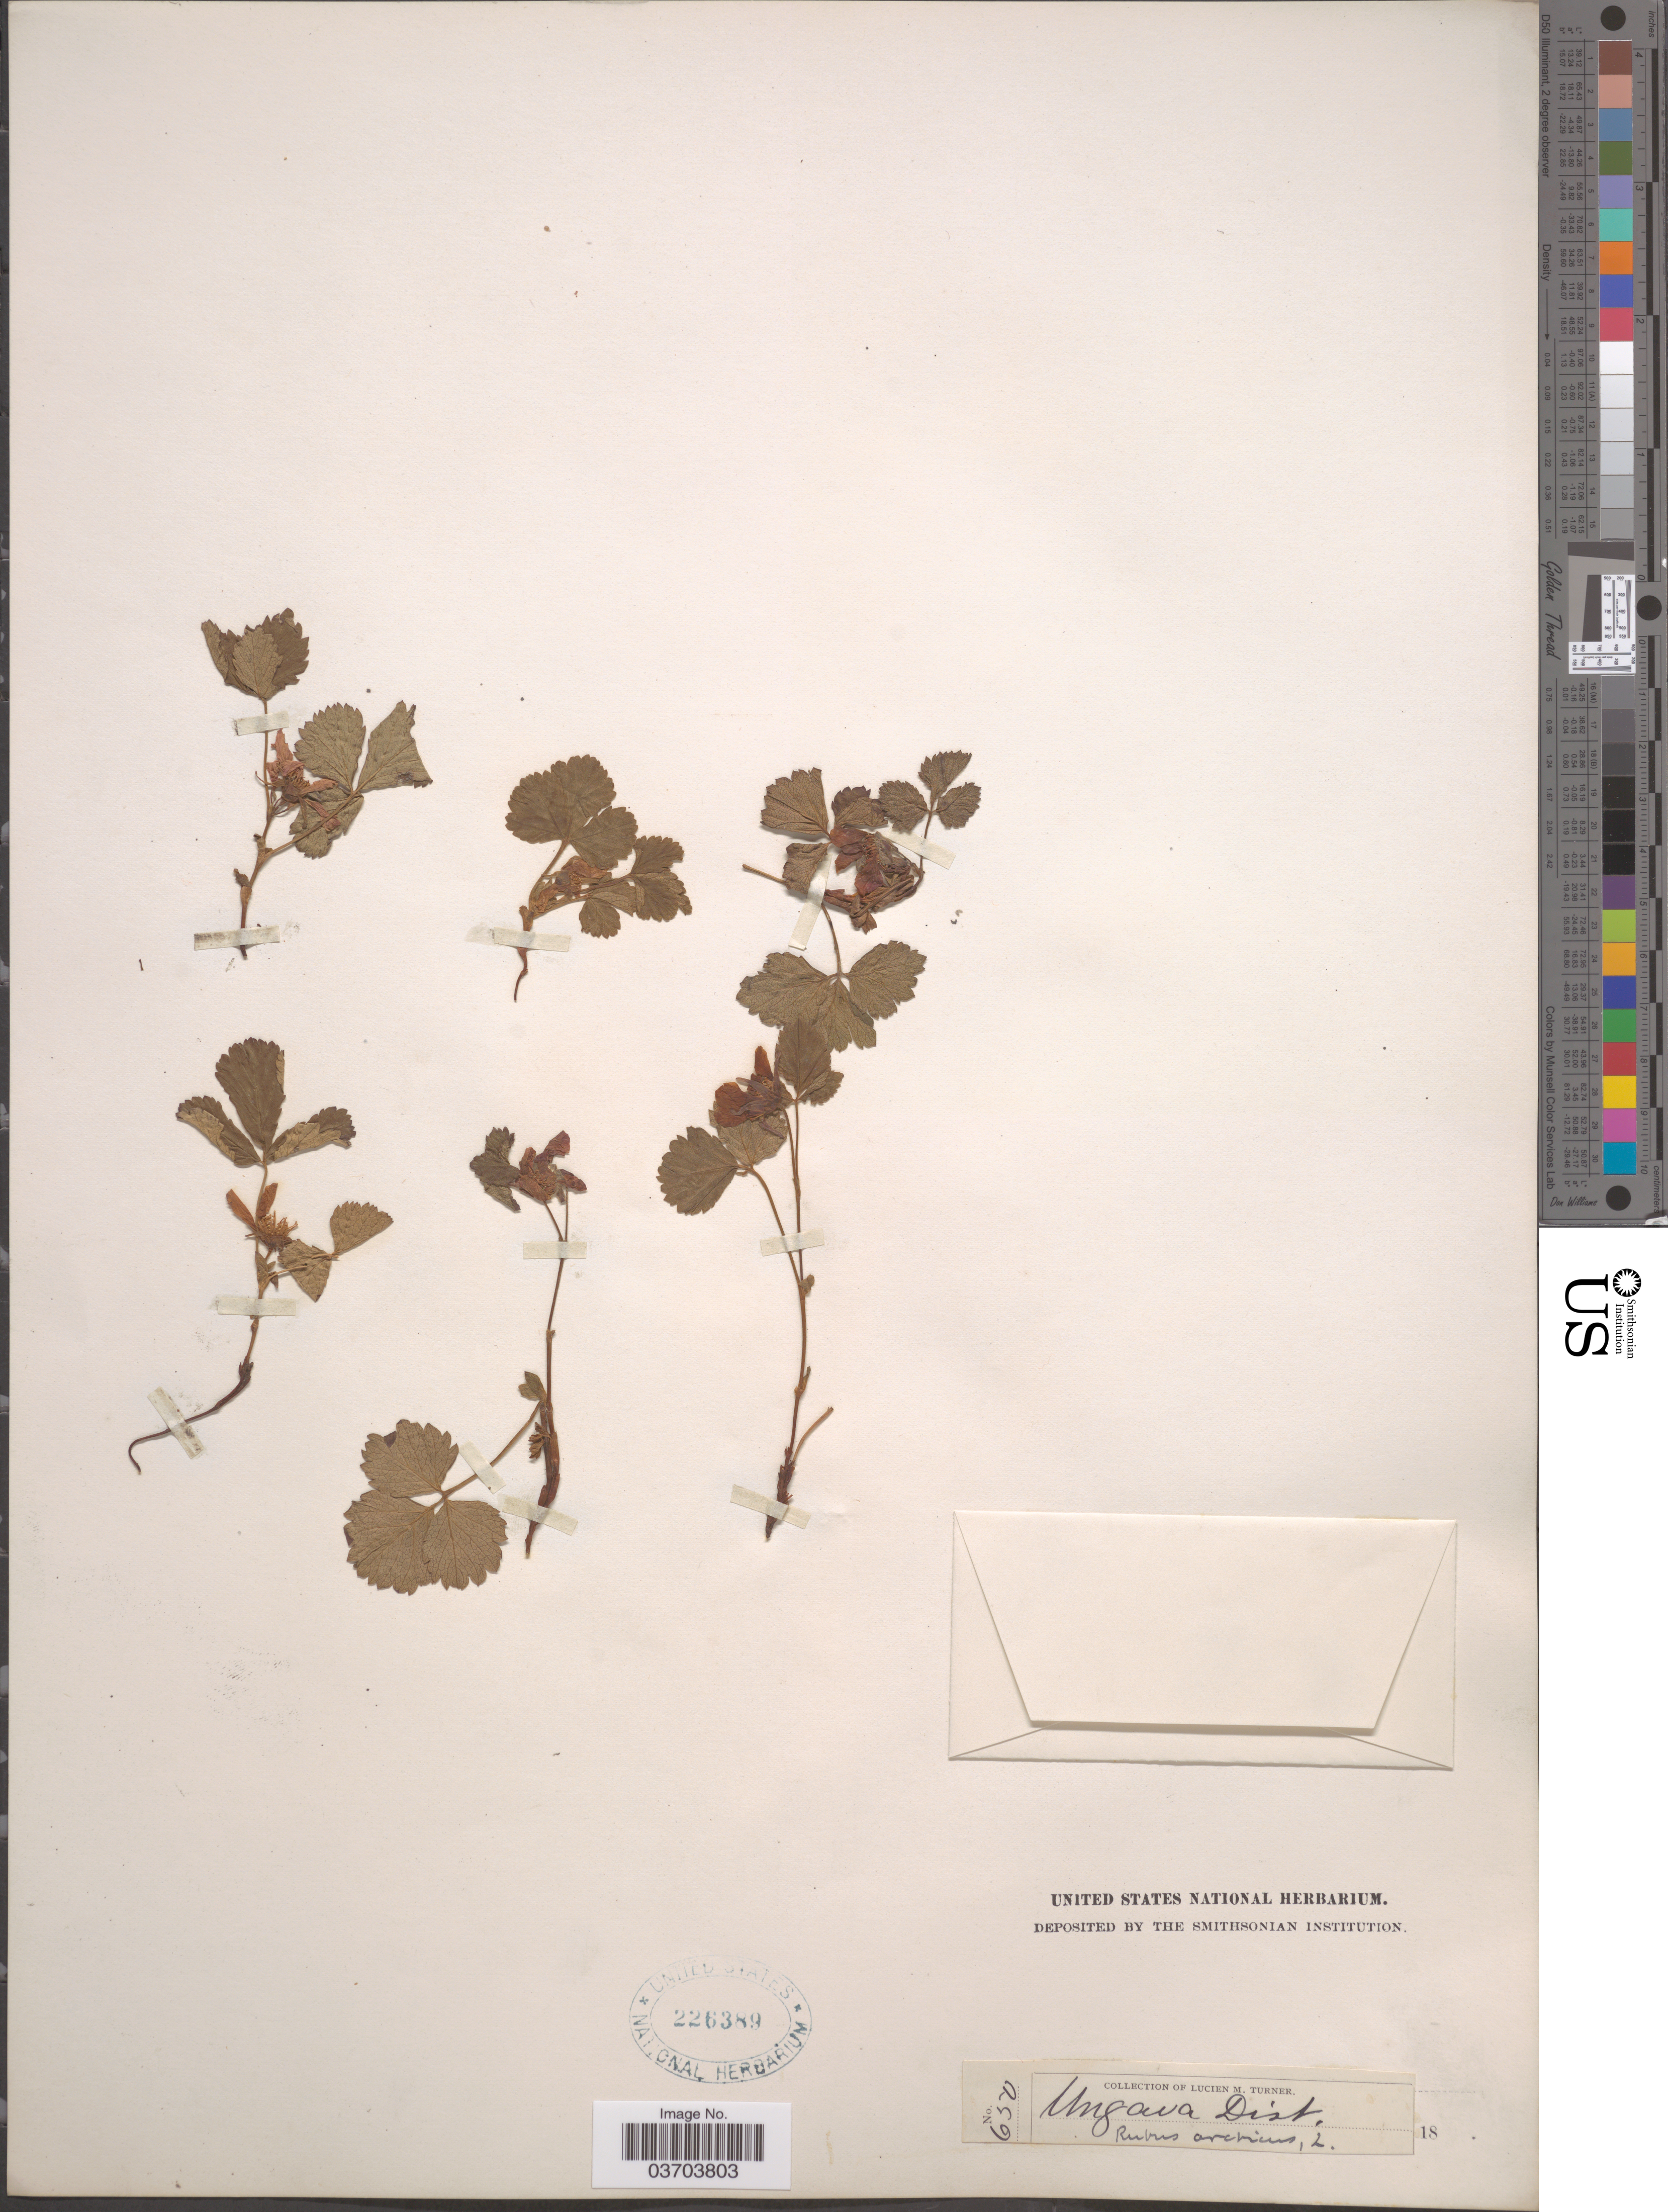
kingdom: Plantae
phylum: Tracheophyta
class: Magnoliopsida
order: Rosales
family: Rosaceae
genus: Rubus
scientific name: Rubus acaulis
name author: Michx.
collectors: L. M. Turner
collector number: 650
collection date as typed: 18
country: Canada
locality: Ungava Dist.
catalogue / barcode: US 226389